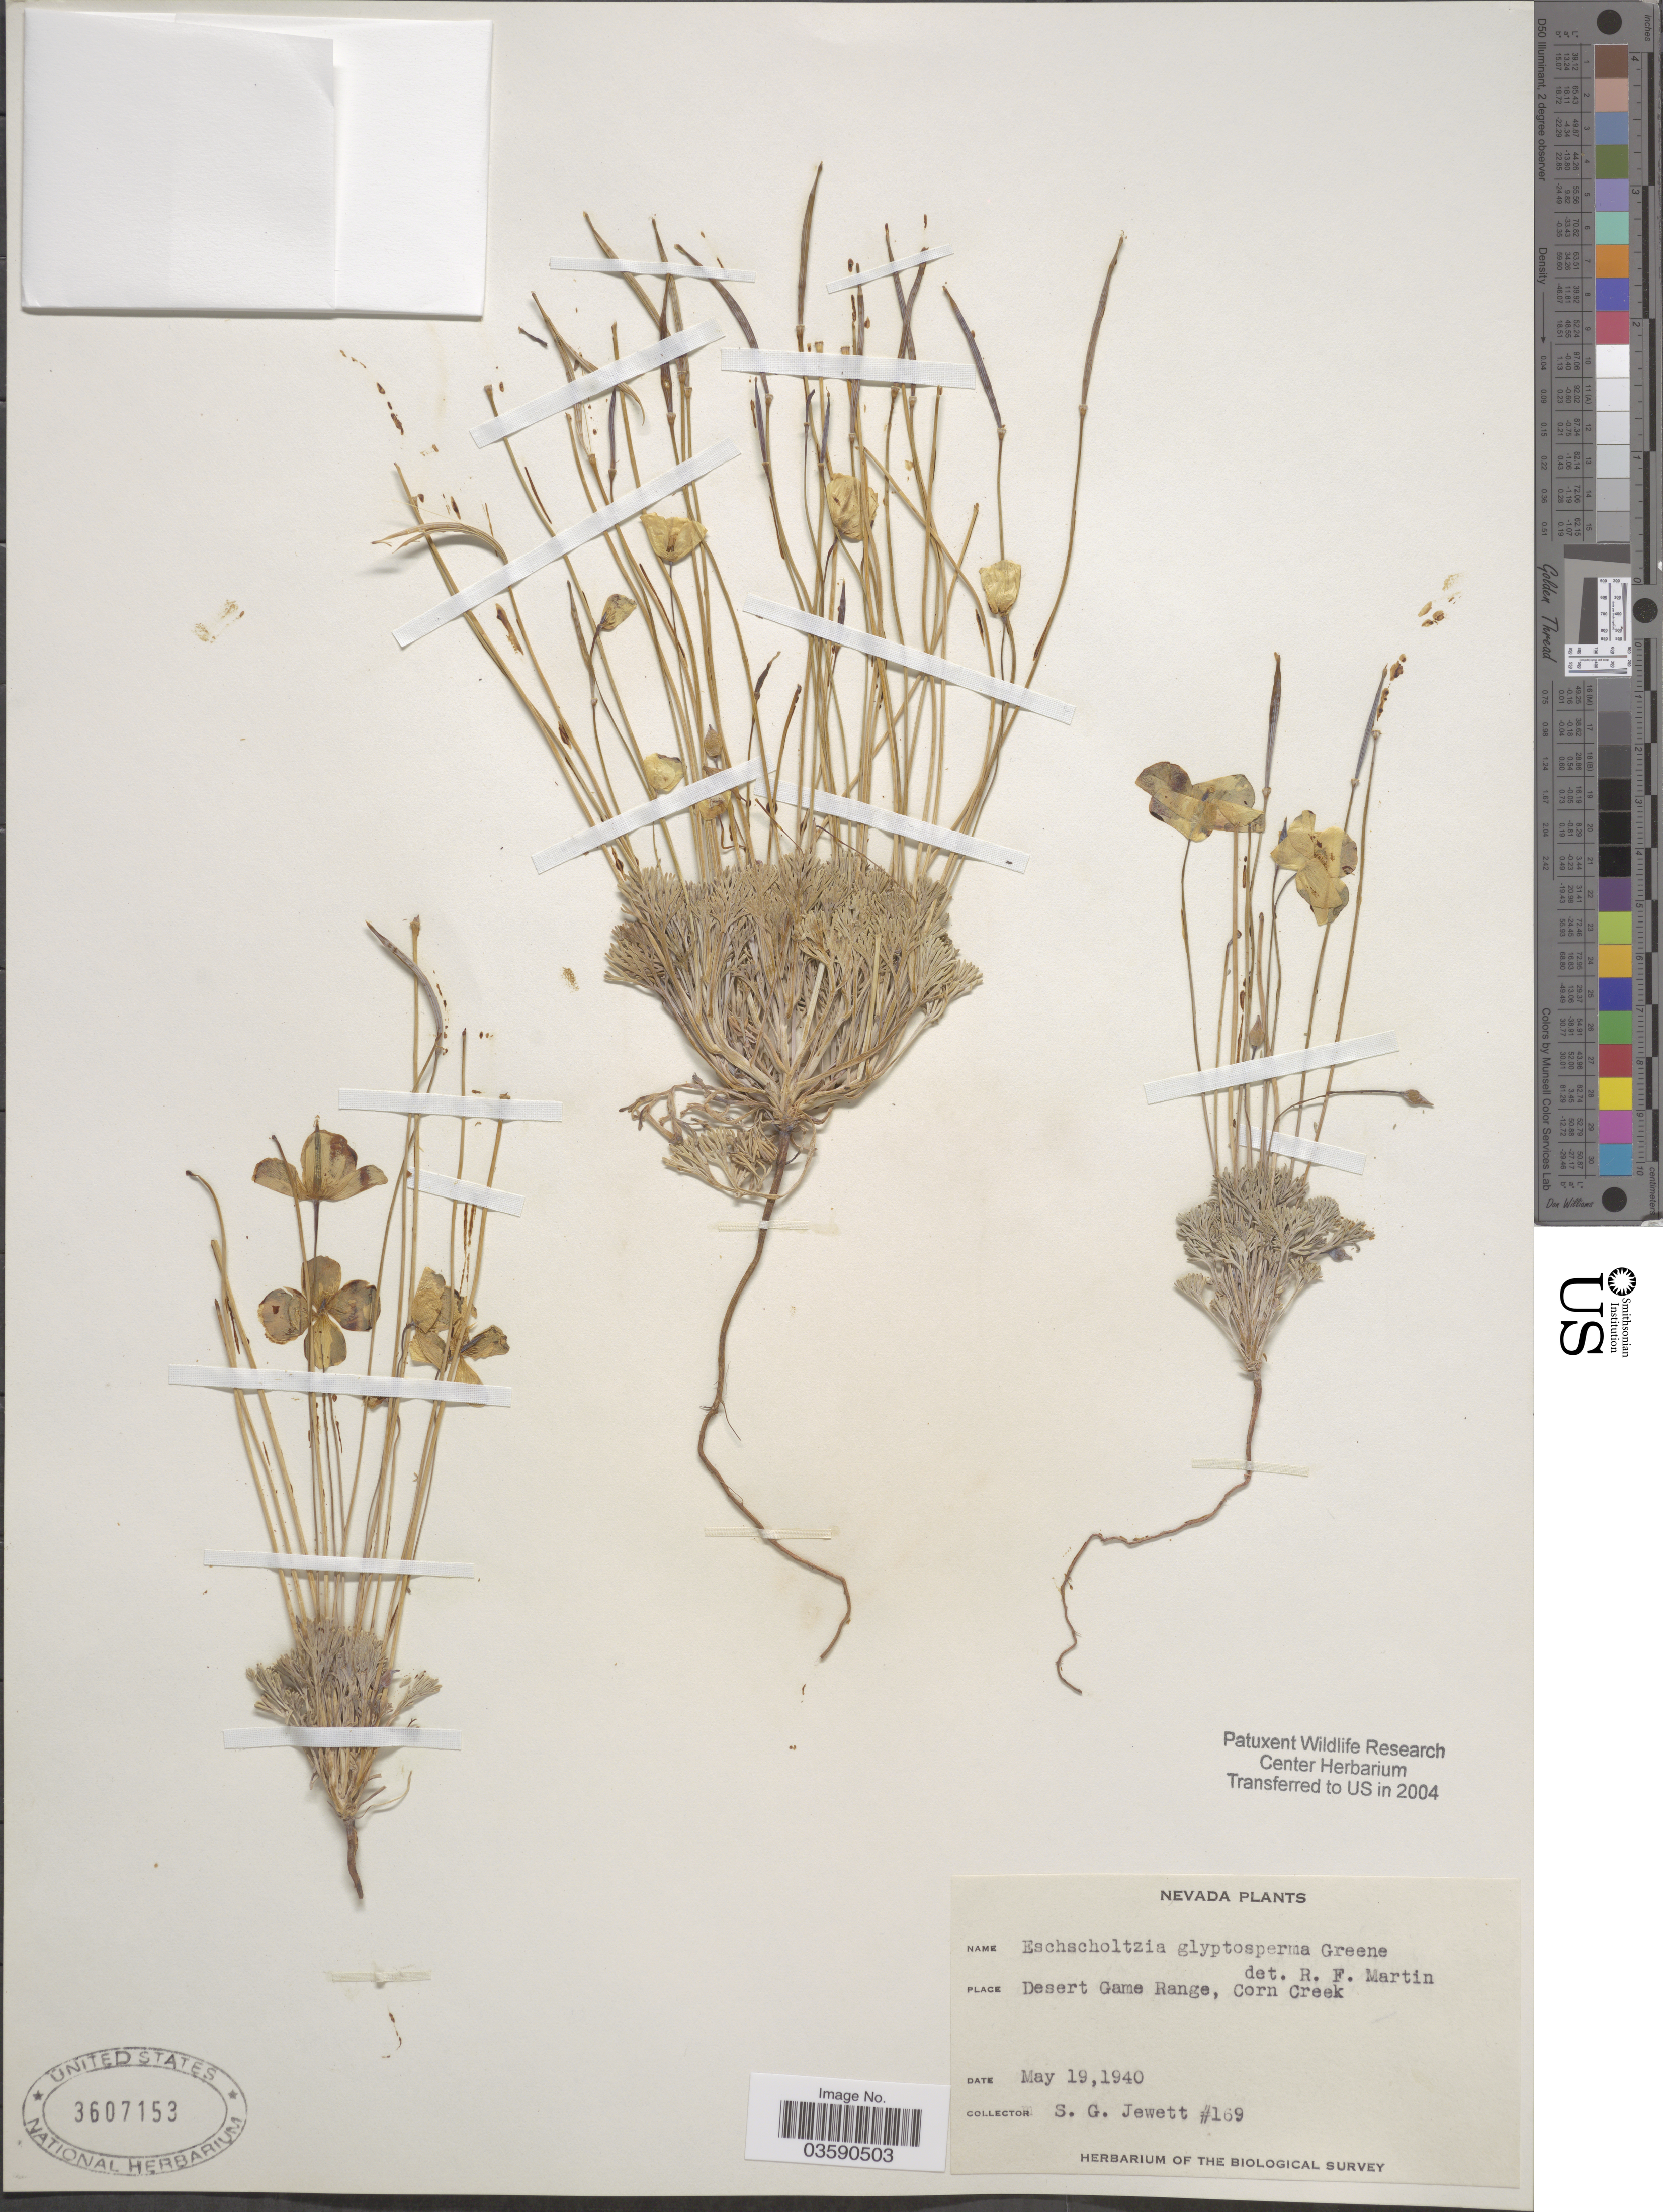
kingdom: Plantae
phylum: Tracheophyta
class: Magnoliopsida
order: Ranunculales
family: Papaveraceae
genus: Eschscholzia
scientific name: Eschscholzia glyptosperma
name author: Greene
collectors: S. Jewett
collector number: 169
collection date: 1940-05-19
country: United States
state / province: Nevada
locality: Desert Game Range, Corn Creek.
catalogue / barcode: US 3607153